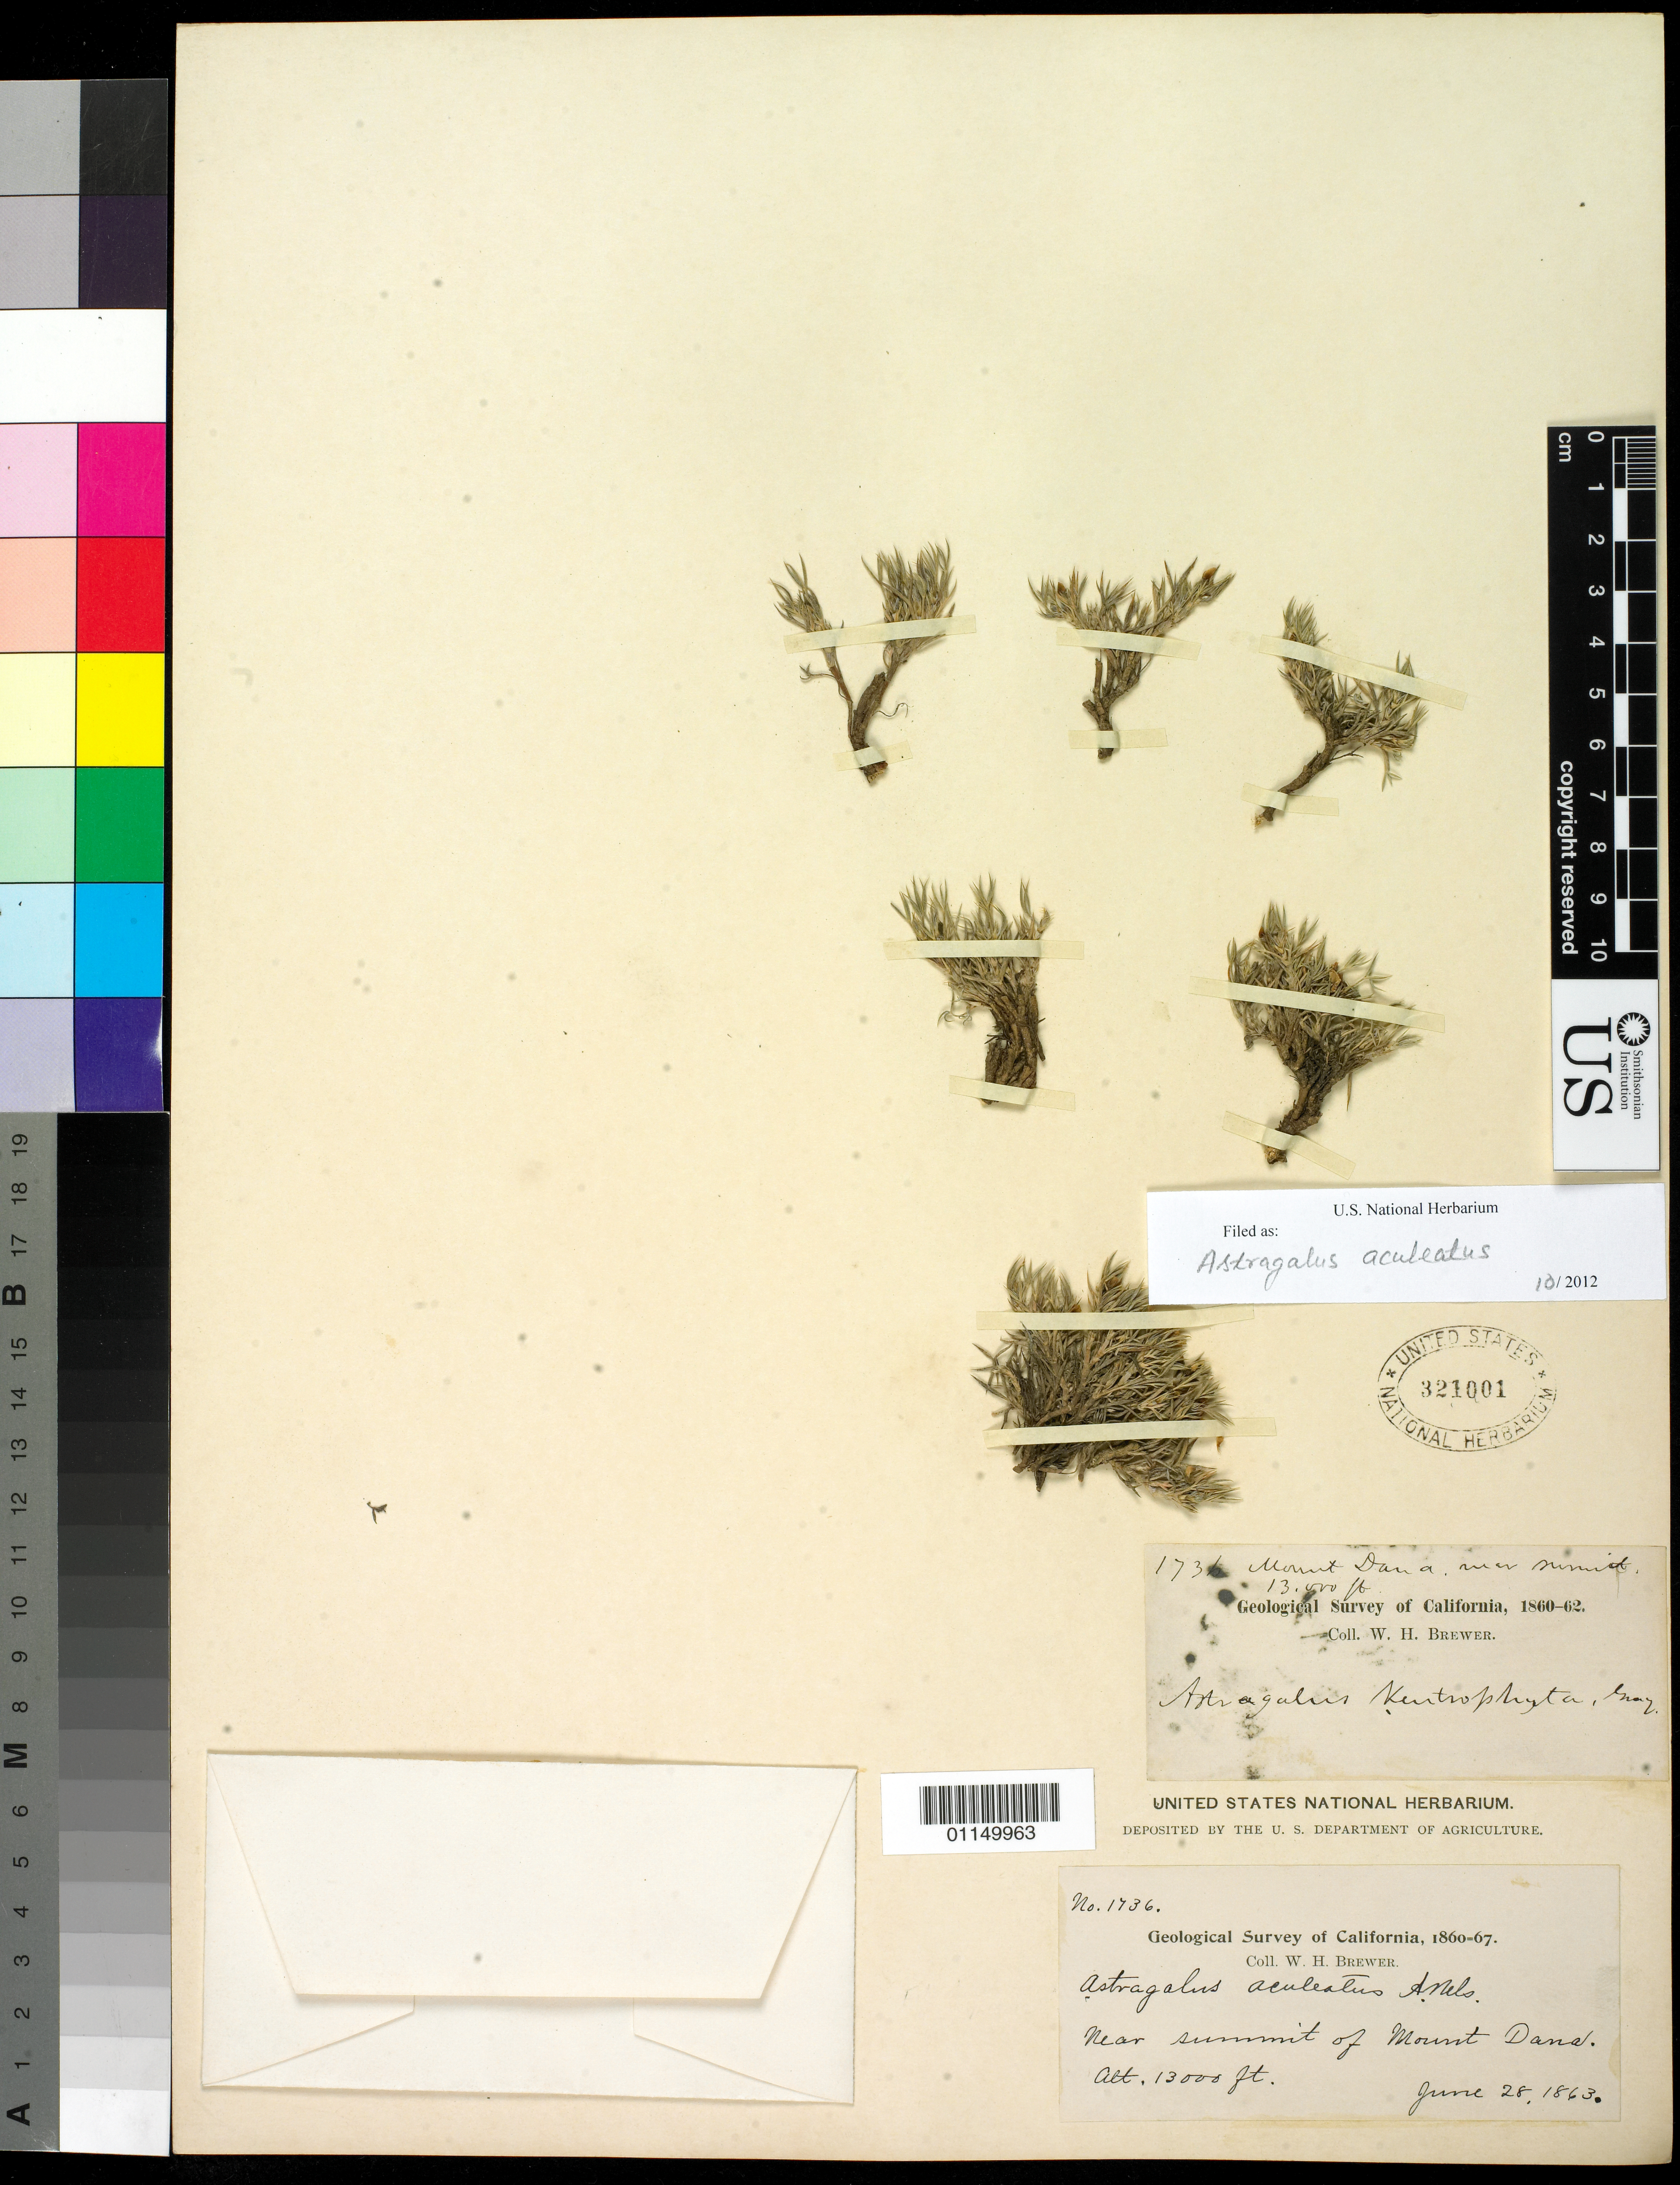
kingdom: Plantae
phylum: Tracheophyta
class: Magnoliopsida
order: Fabales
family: Fabaceae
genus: Astragalus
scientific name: Astragalus aculeatus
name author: A. Nelson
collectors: W. H. Brewer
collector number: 1736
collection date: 1863-06-28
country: United States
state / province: California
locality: Near summit of Mount Dana.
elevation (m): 3962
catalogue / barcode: US 321001